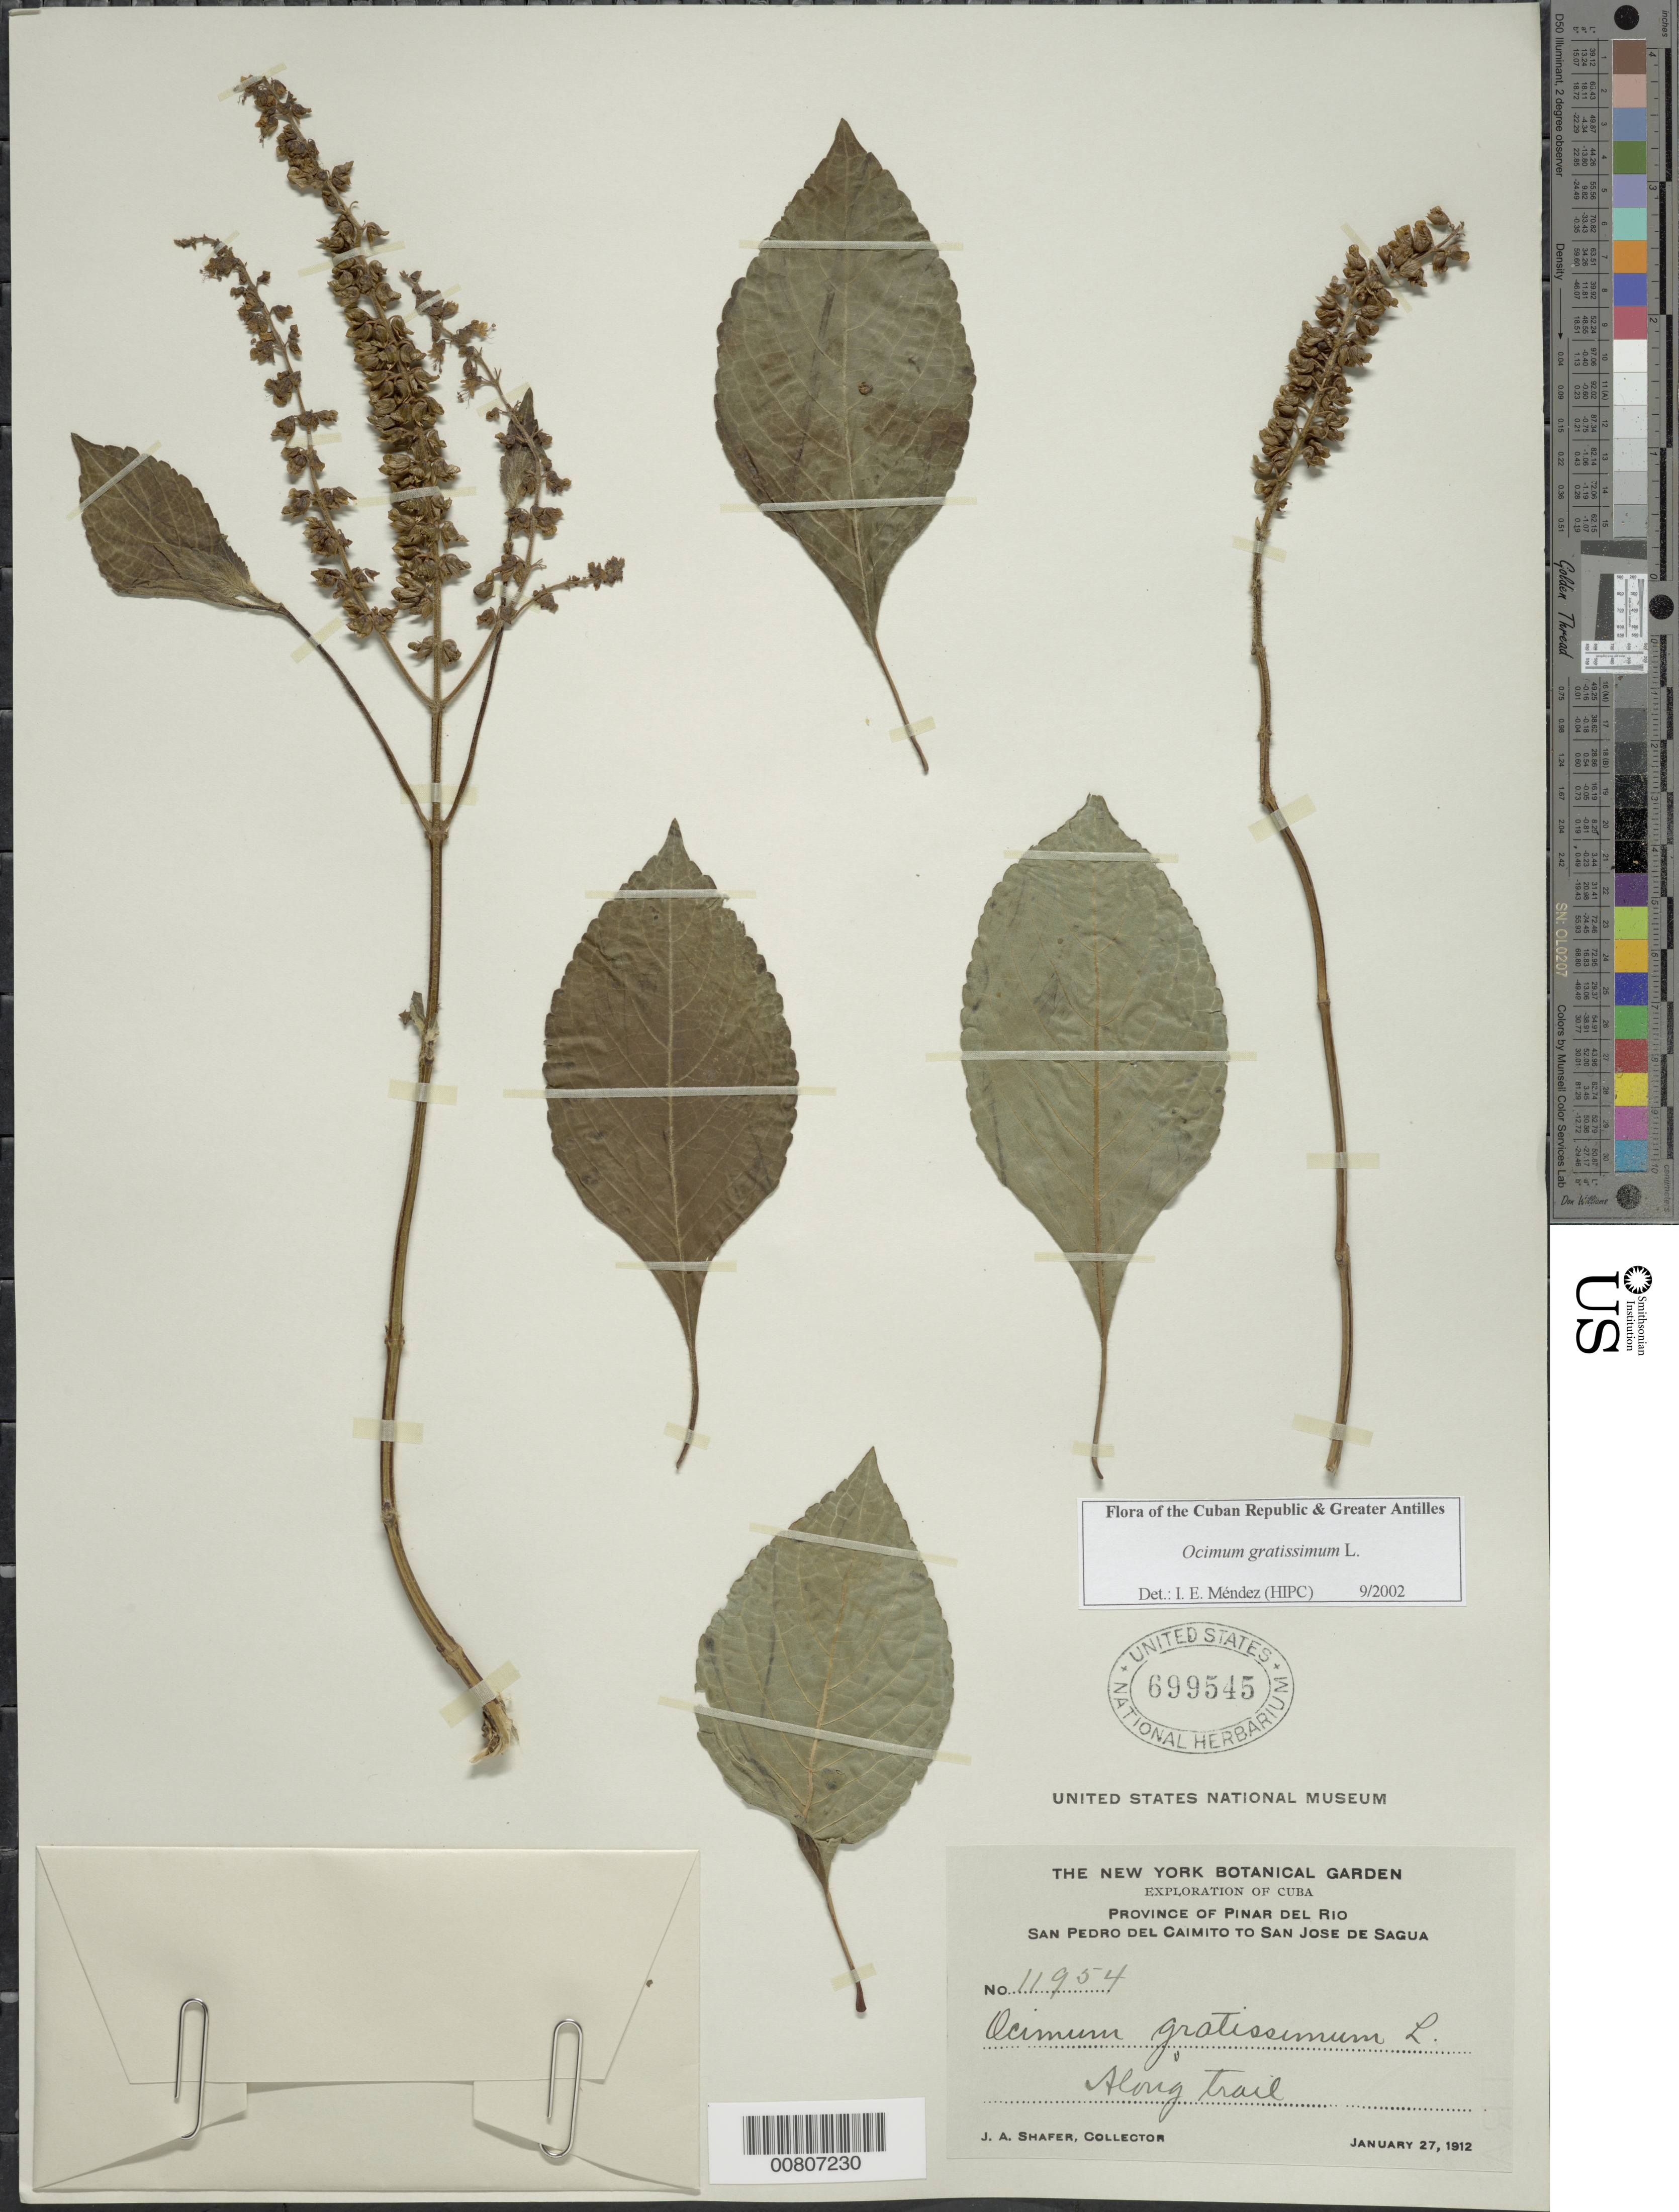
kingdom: Plantae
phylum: Tracheophyta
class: Magnoliopsida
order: Lamiales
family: Lamiaceae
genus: Ocimum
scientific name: Ocimum gratissimum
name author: L.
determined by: Méndez, Isidro E., (HIPC)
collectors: J. A. Shafer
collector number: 11954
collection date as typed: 27 Jan 1912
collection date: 1912-01-27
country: Cuba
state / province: Pinar del Rio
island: Cuba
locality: San Pedro del Caimito to San Jose de Sagua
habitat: Along trail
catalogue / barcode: US 699545